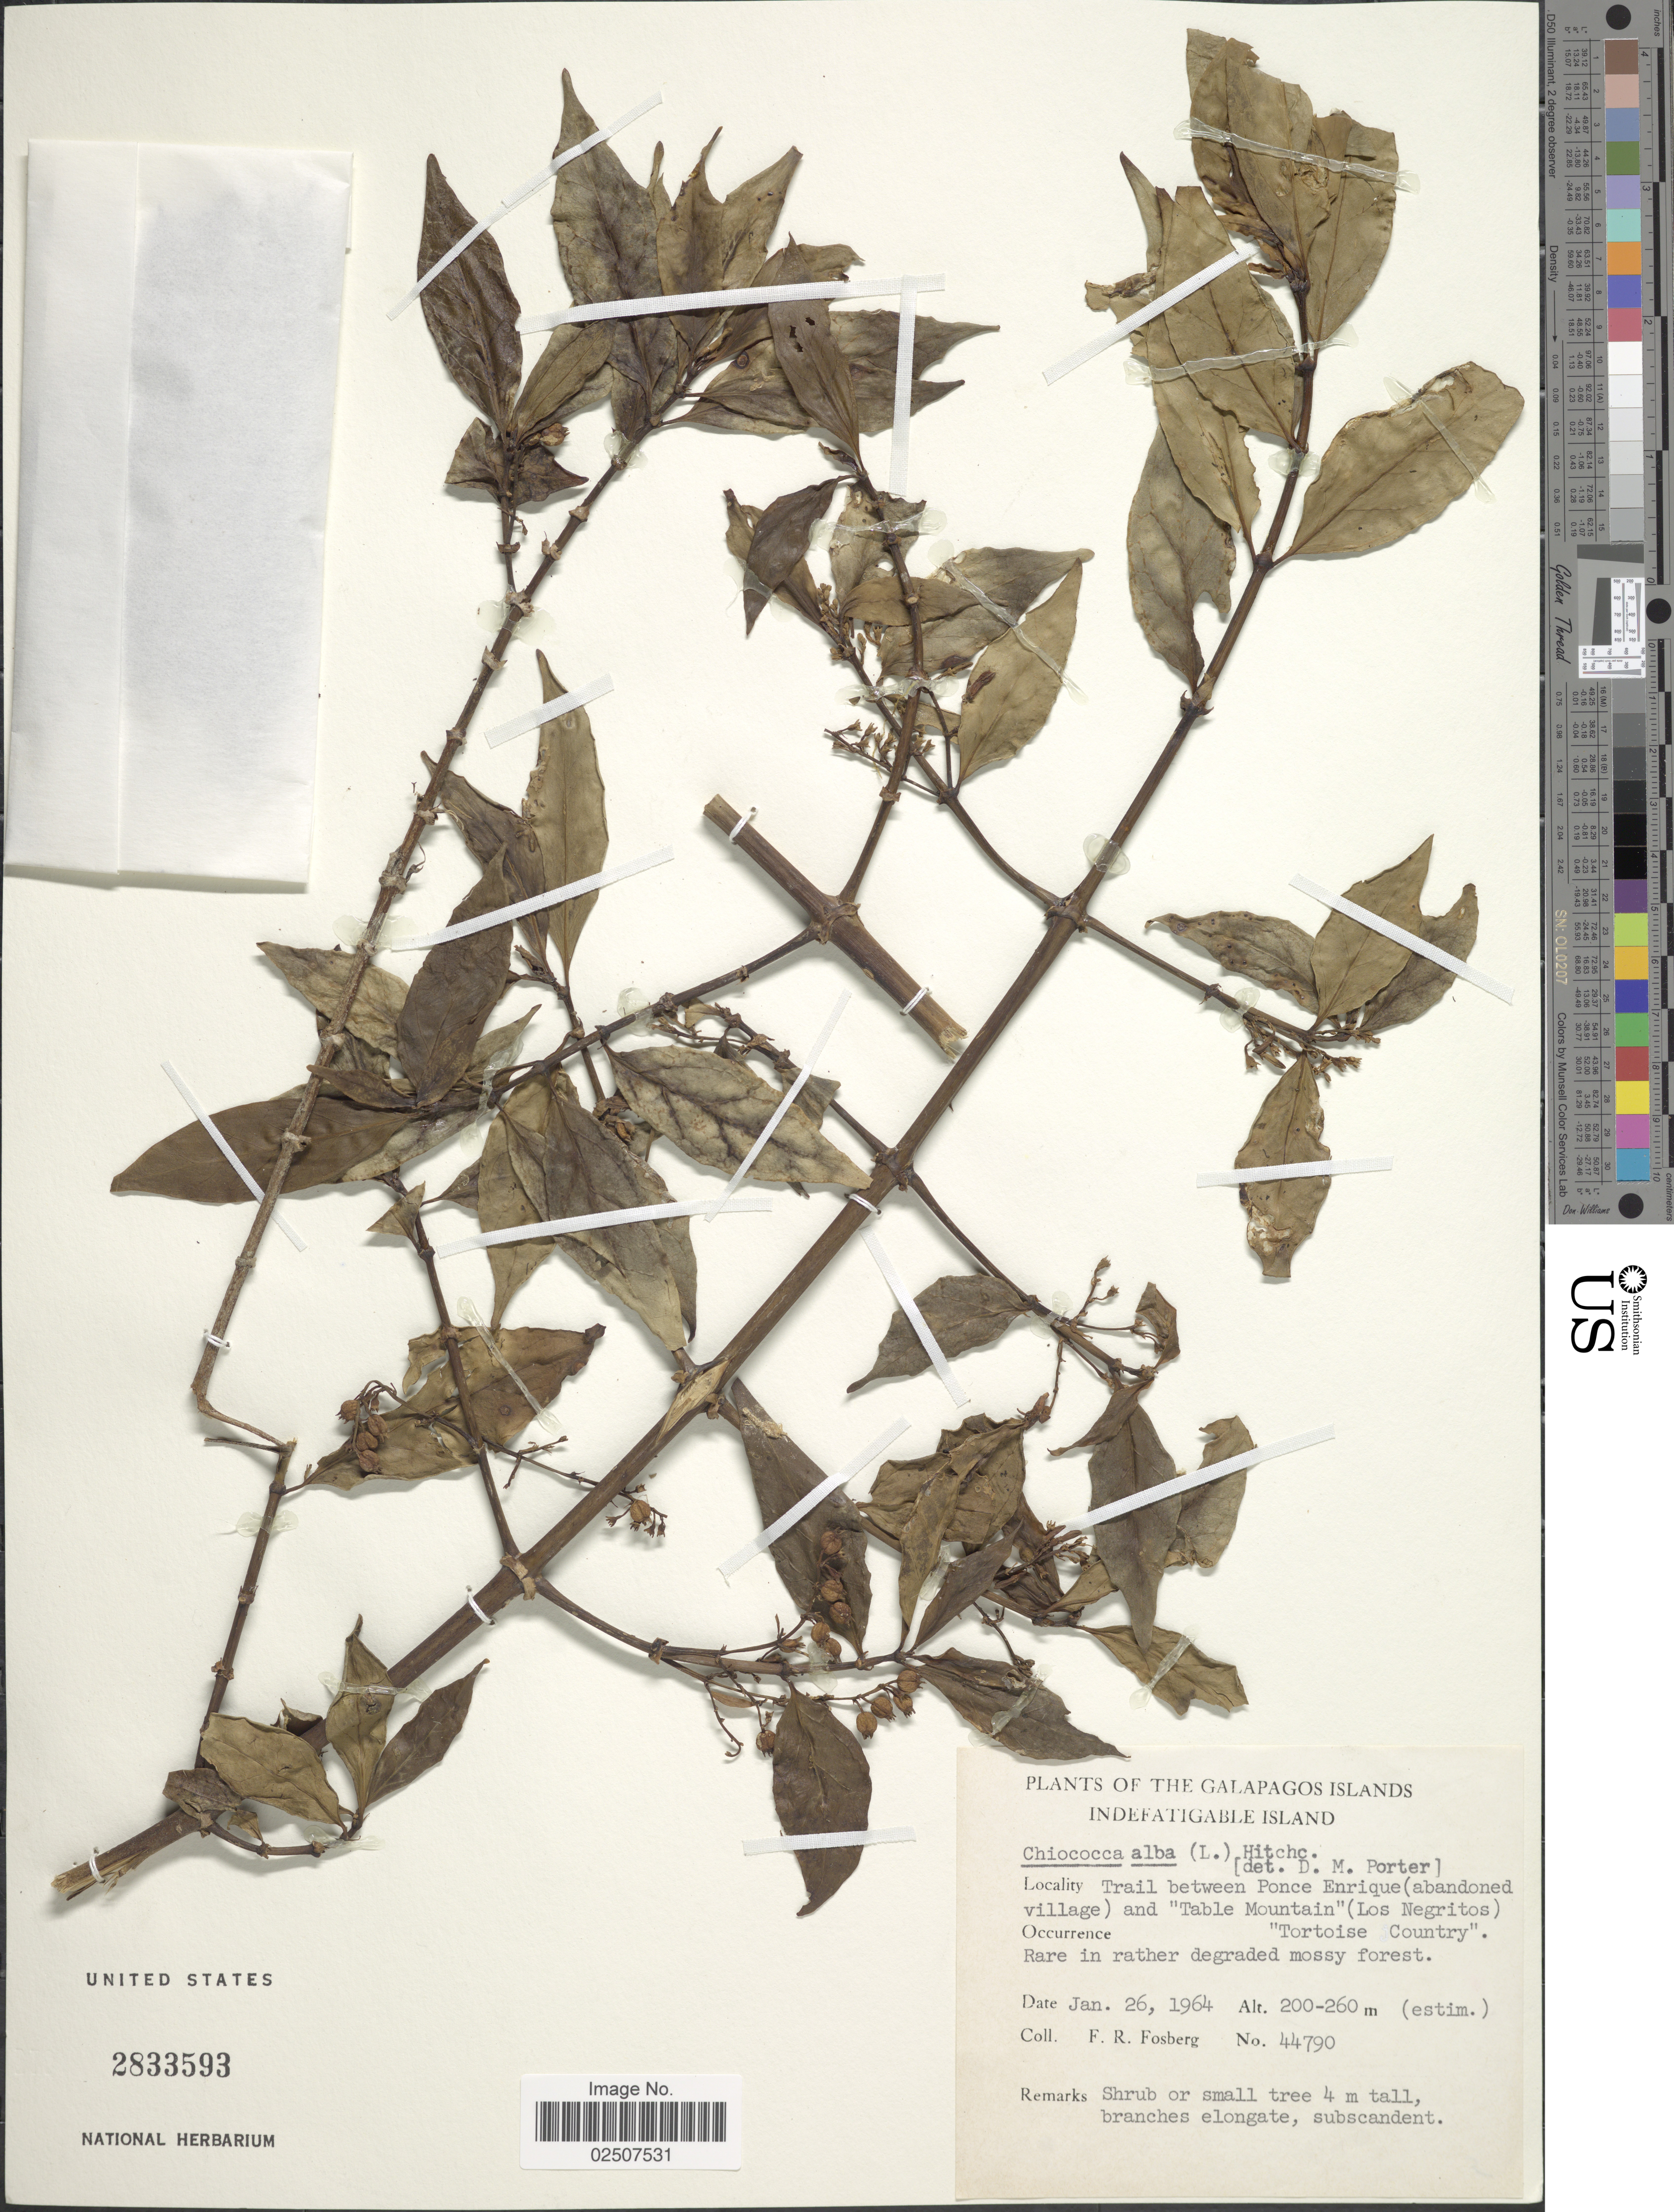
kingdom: Plantae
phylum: Tracheophyta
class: Magnoliopsida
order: Gentianales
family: Rubiaceae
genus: Chiococca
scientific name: Chiococca alba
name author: (L.) Hitchc.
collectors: F. R. Fosberg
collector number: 44790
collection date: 1964-01-26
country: Ecuador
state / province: Colón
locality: Galapagos Islands. Indefatigable Island. Trail between Ponce Enrique (abandoned village) and "Table Mountain" (Los Negritos) "Tortoise Country"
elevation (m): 200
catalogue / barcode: US 2833593